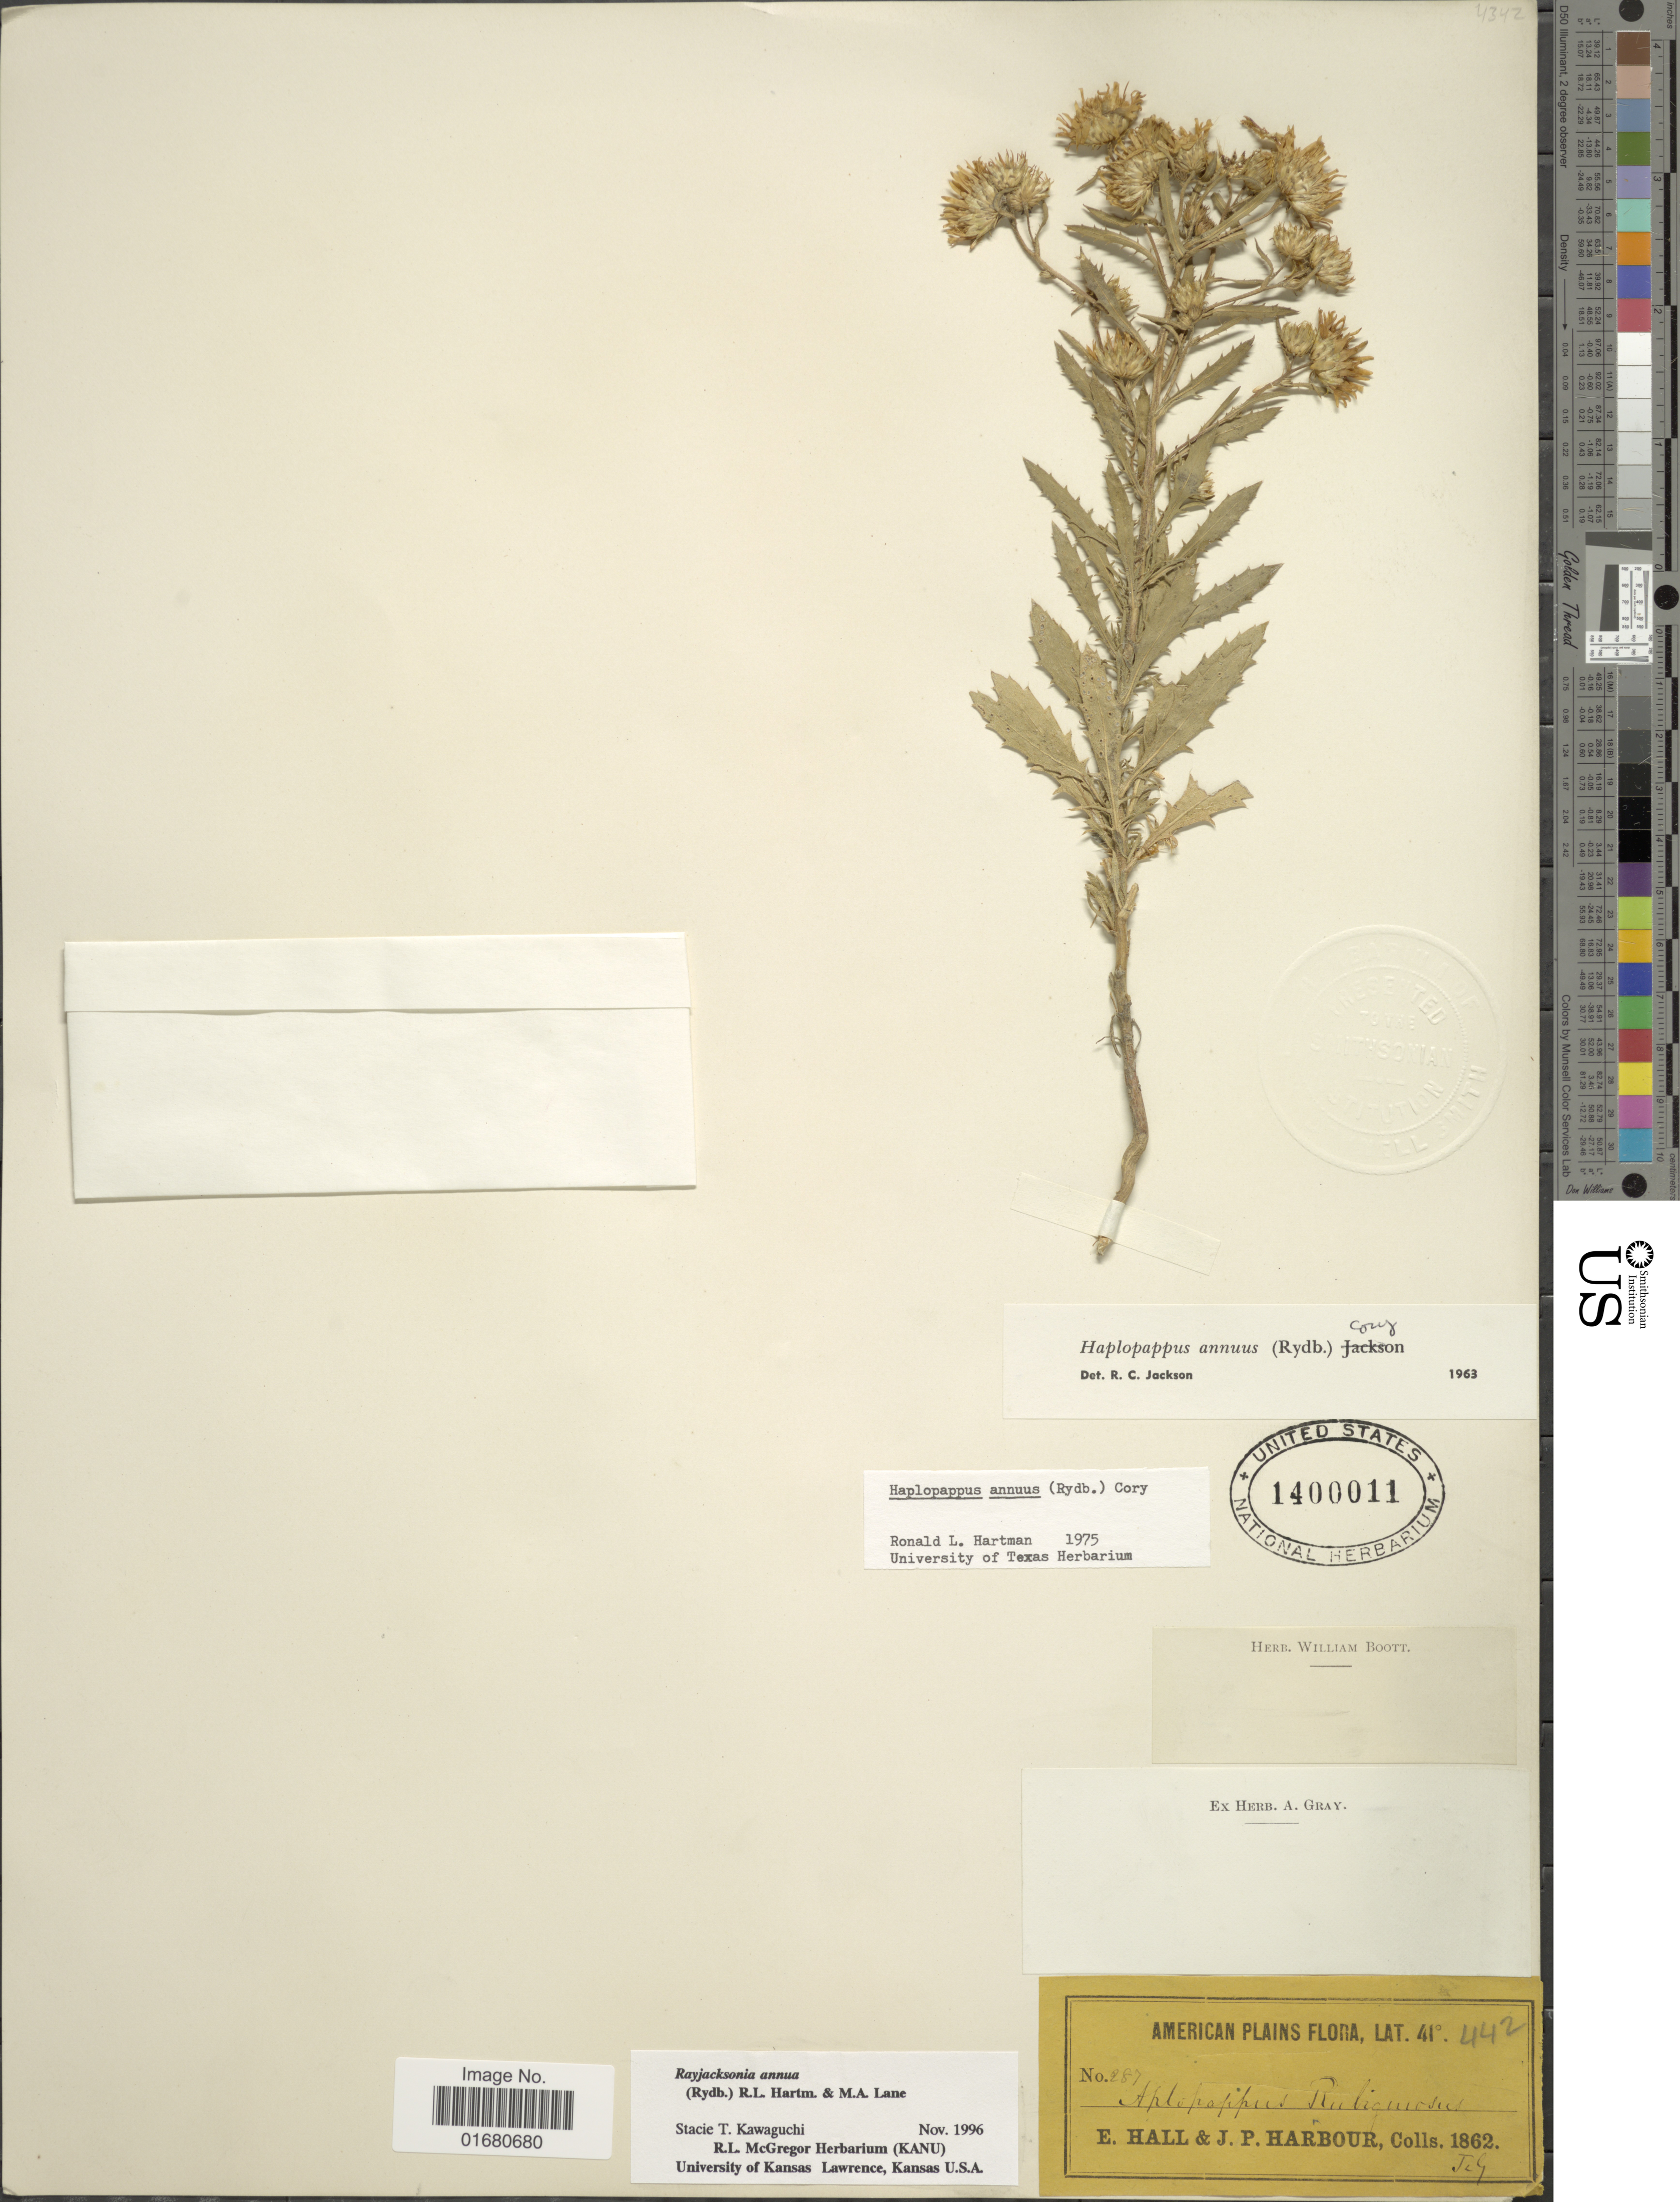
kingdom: Plantae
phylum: Tracheophyta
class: Magnoliopsida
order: Asterales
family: Asteraceae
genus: Rayjacksonia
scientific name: Rayjacksonia annua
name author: (Rydb.) R.L. Hartm. & M.A. Lane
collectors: E. Hall & J. Harbour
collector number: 287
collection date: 1862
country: United States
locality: American plains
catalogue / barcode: US 1400011